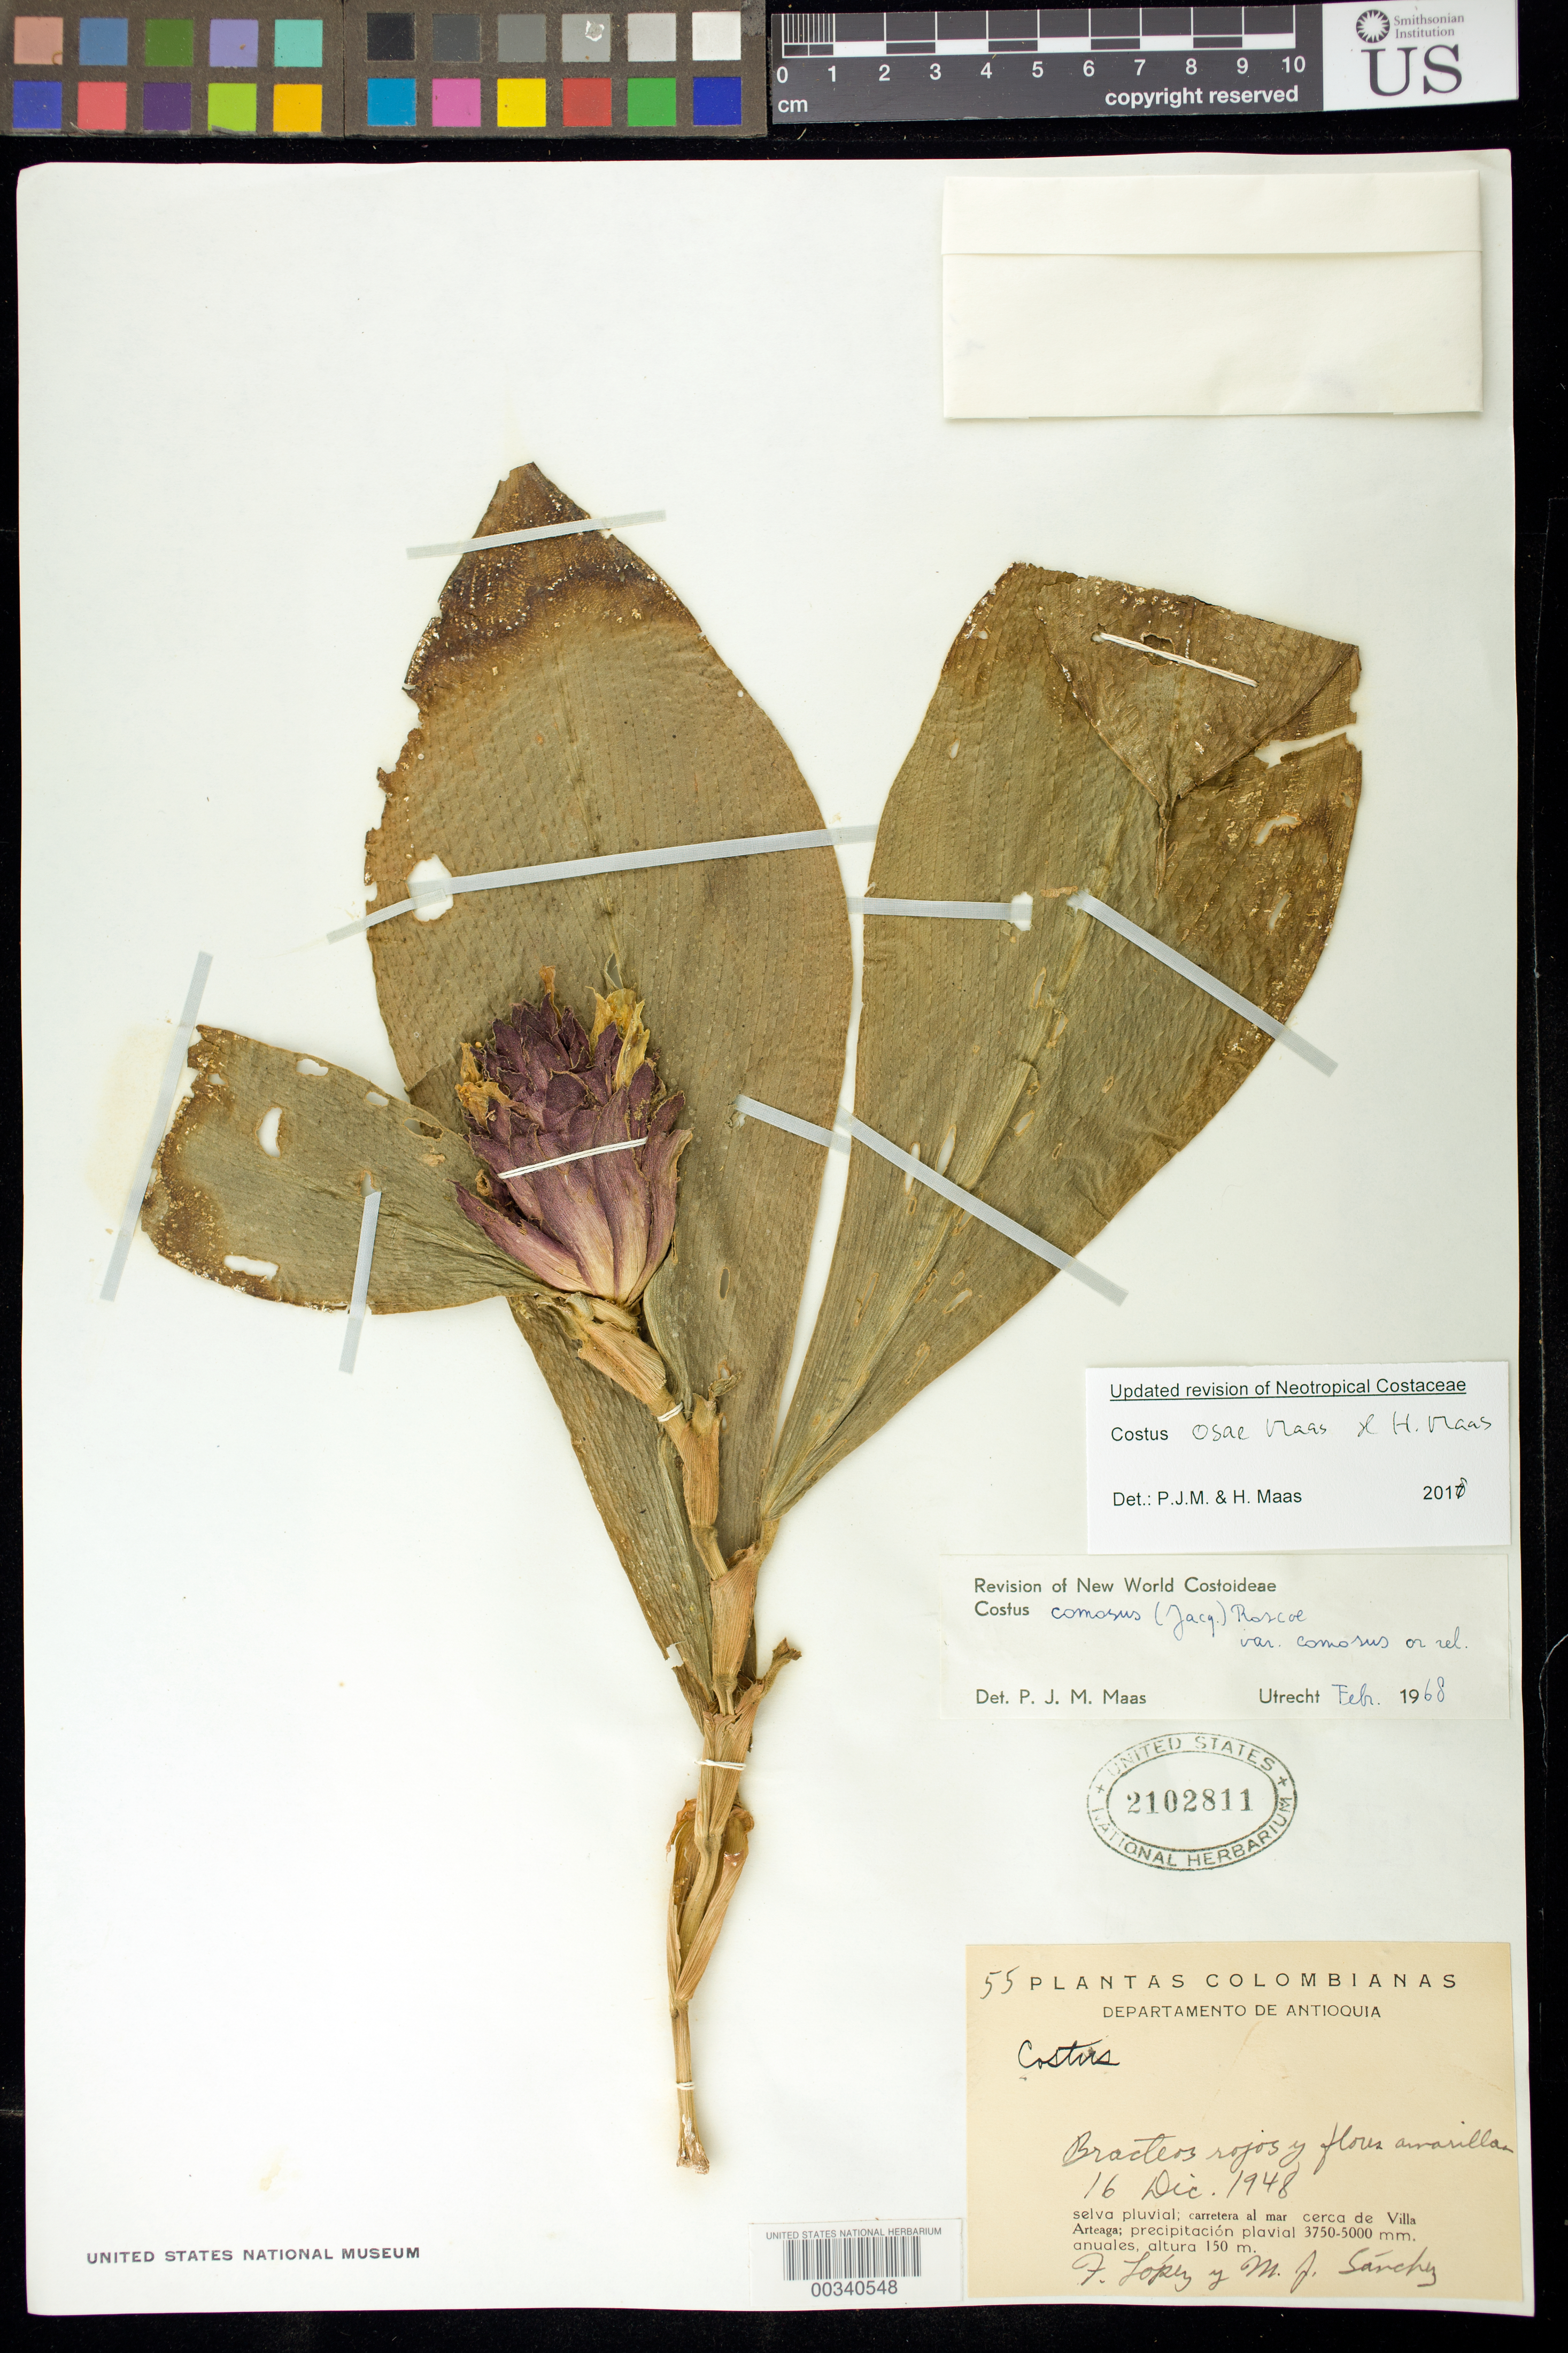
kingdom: Plantae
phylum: Tracheophyta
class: Liliopsida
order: Zingiberales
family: Costaceae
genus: Costus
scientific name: Costus osae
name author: Maas & H. Maas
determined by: Maas, Paul J.; Maas, H.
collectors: F. Lopéz & M. Sanchez M.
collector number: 55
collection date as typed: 16 Dec 1948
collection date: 1948-12-16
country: Colombia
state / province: Antioquia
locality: Carretera al Mar Cerca de Villa Arteaga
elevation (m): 150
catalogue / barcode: US 2102811